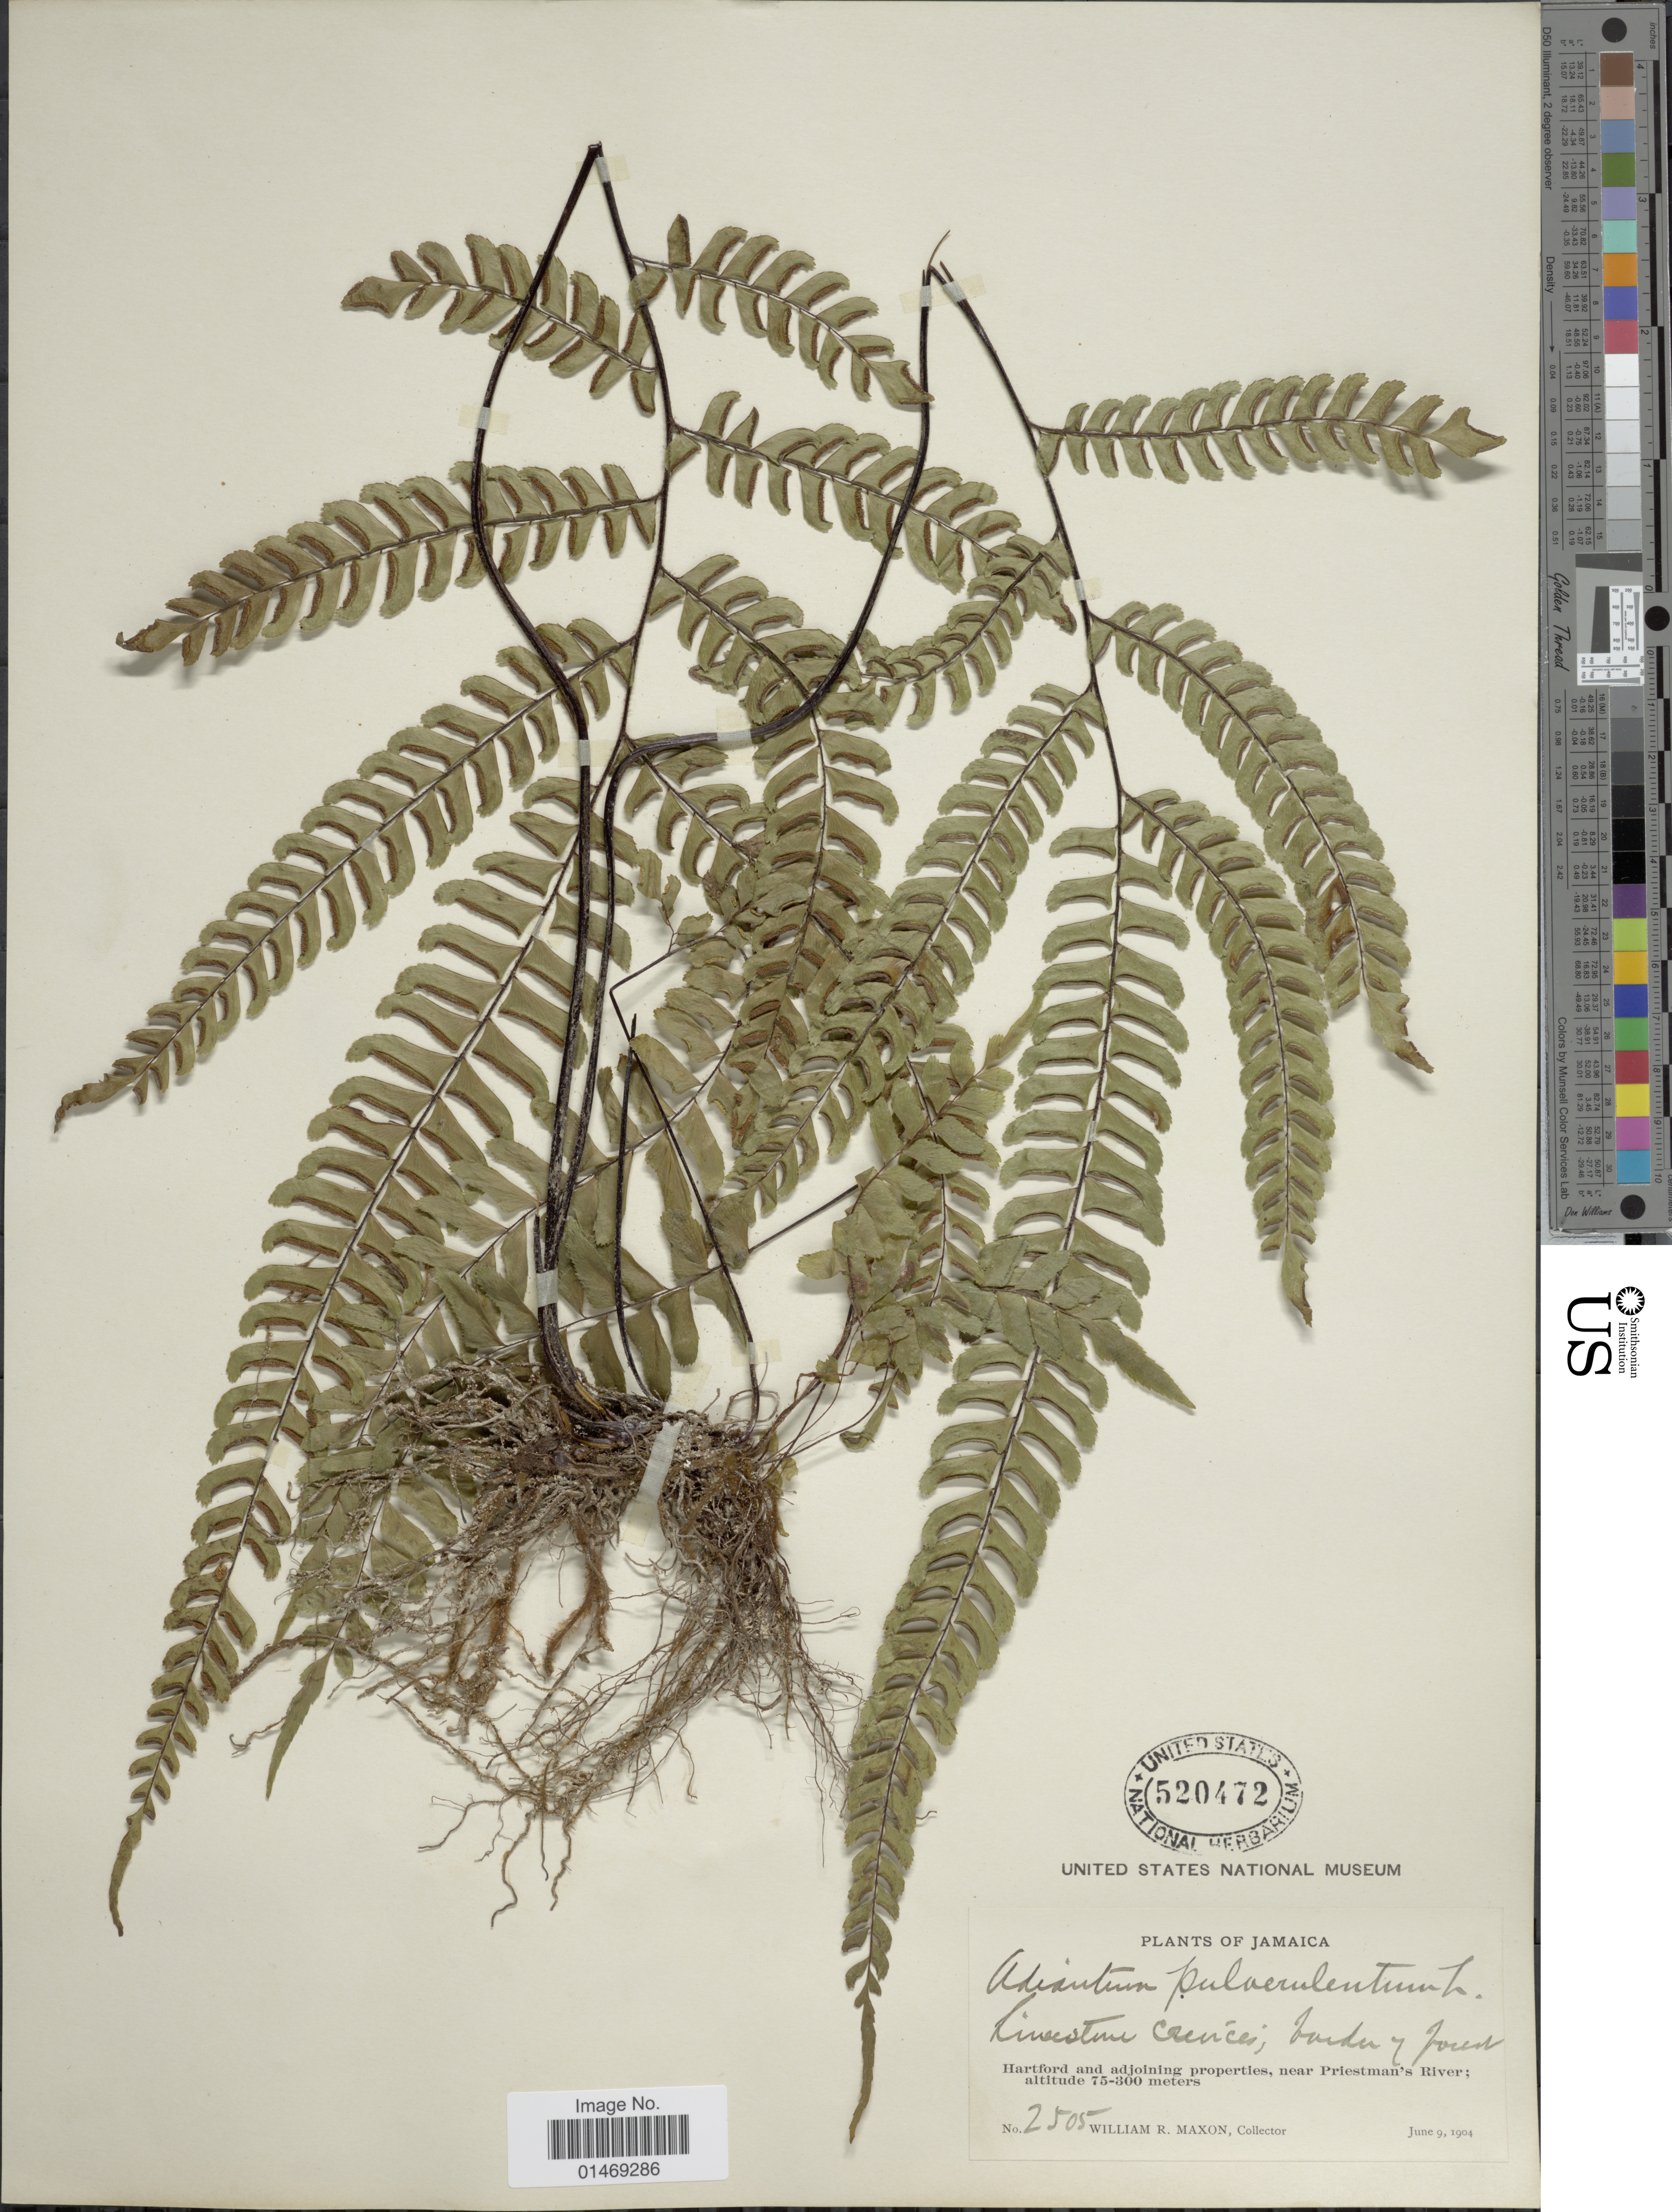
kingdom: Plantae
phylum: Tracheophyta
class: Polypodiopsida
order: Polypodiales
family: Pteridaceae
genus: Adiantum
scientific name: Adiantum pulverulentum var. caudatum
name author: Jenman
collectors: W. R. Maxon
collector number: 2505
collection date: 1904-06-09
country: Jamaica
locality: Hartford and adjoining properties, near Priestman's River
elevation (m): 75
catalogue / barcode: US 520472